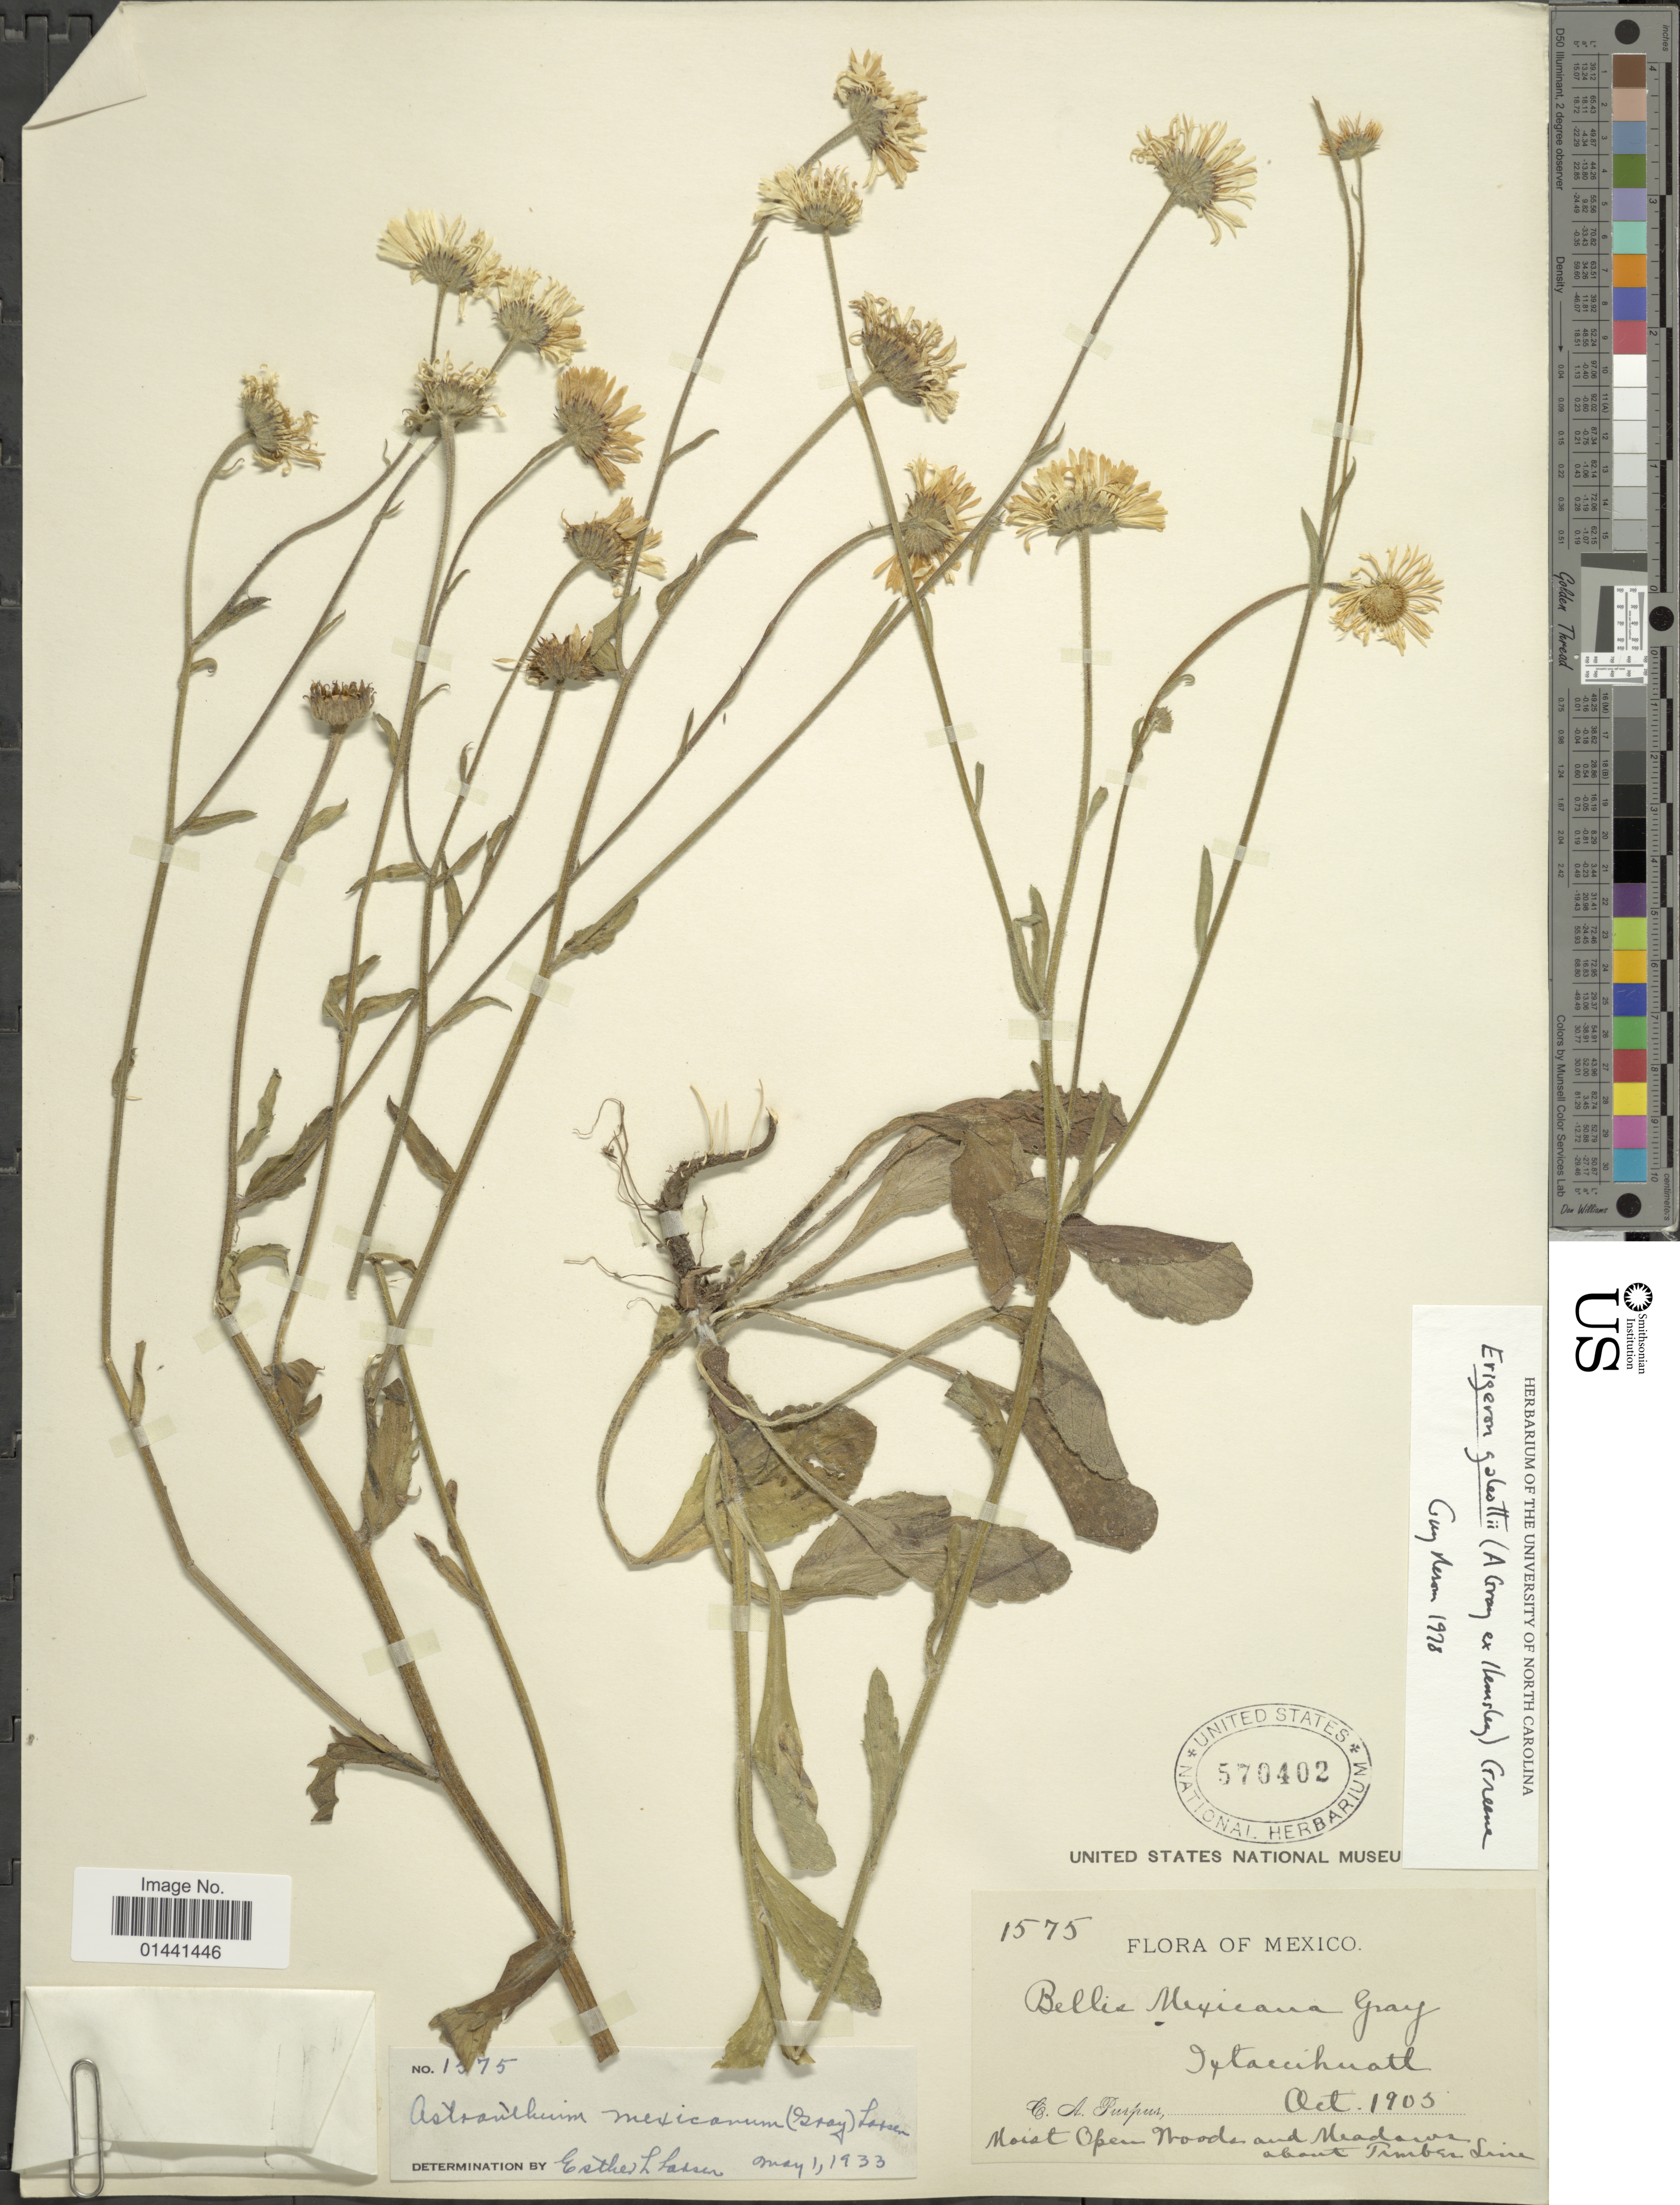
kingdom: Plantae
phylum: Tracheophyta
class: Magnoliopsida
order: Asterales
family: Asteraceae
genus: Erigeron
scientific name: Erigeron galeottii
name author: (A. Gray ex Hemsl.) Greene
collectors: C. A. Purpus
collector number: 1575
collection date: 1905-10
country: Mexico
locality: Ixtaccihuatl, moist open woods and Meadows about Timberline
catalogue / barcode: US 570402